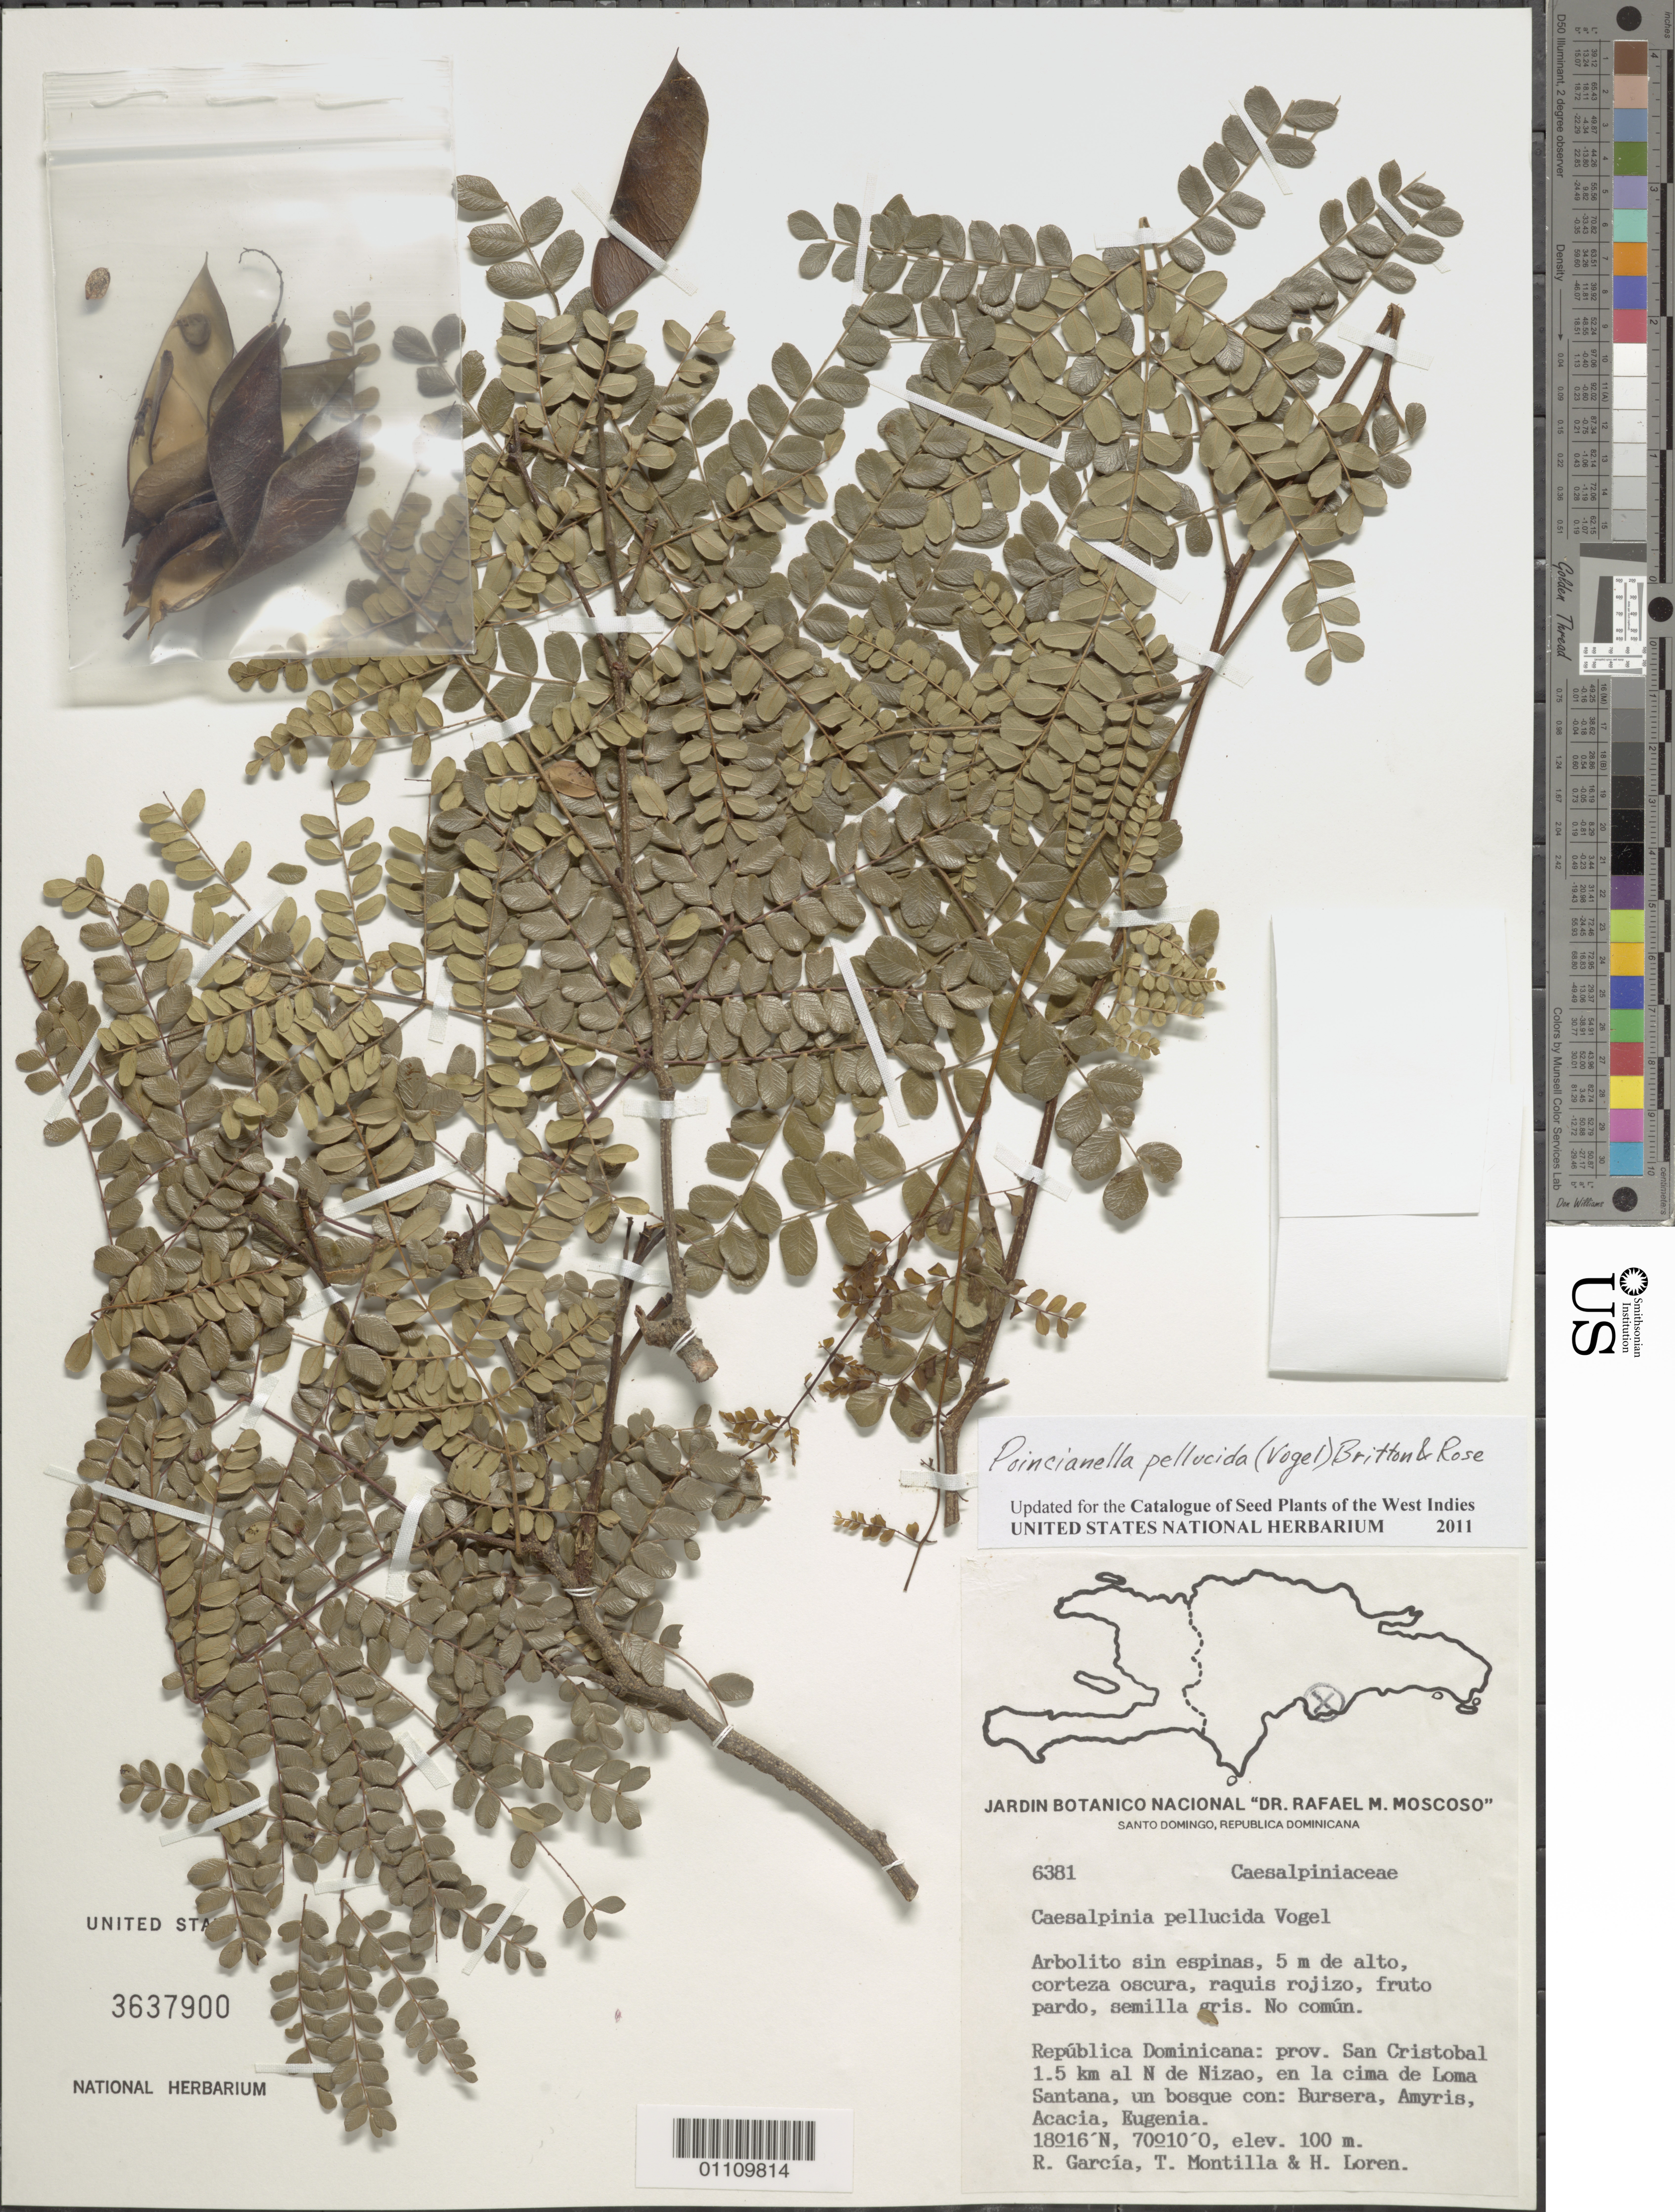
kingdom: Plantae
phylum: Tracheophyta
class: Magnoliopsida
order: Fabales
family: Fabaceae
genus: Cenostigma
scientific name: Cenostigma pellucidum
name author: (Vogel) Gagnon & G.P. Lewis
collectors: R. G. García, T. Montilla & H. Loren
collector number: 6381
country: Dominican Republic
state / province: San Cristobal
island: Hispaniola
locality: Nizao, 1.5 km sl N, en la cima de Loma Santana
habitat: Bosque con: Bursera, Amyris, Acacia, Eugenia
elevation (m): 100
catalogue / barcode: US 3637900